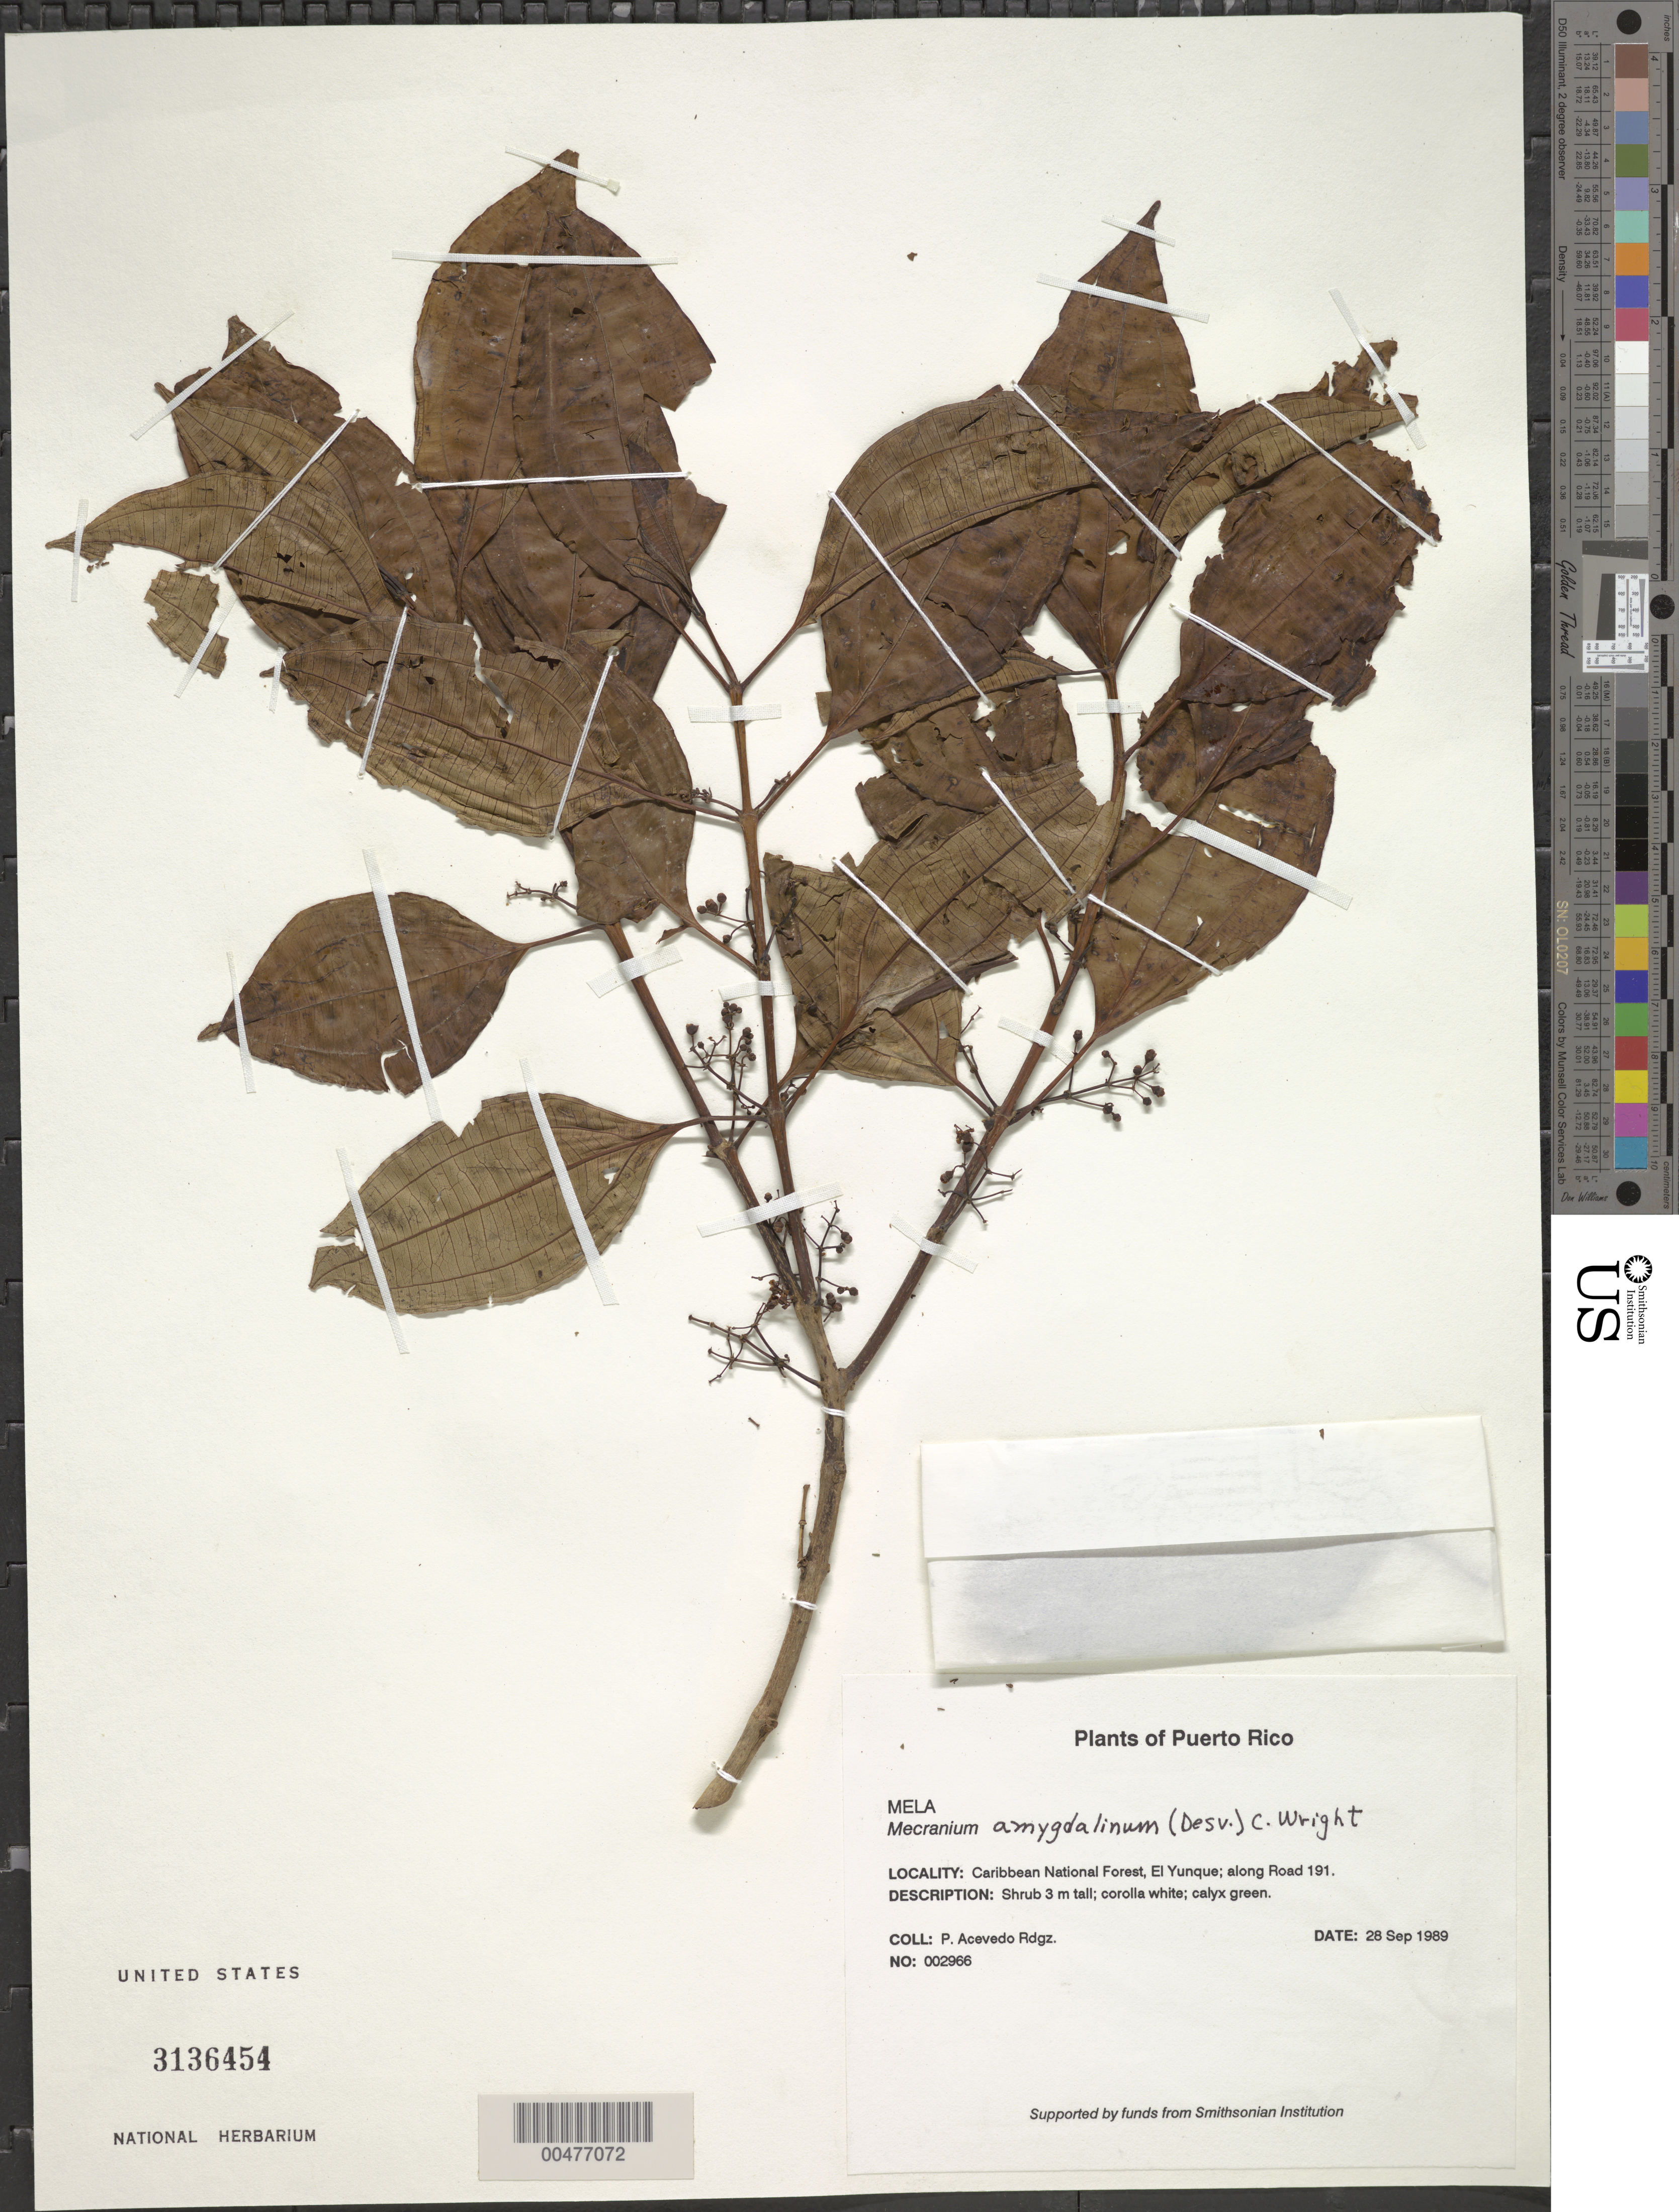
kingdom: Plantae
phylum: Tracheophyta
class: Magnoliopsida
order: Myrtales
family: Melastomataceae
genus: Mecranium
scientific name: Mecranium amygdalinum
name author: (Desr.) C. Wright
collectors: P. Acevedo-Rodr.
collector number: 2966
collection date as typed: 28 Sep 1989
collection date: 1989-09-28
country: Puerto Rico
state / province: Río Grande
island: Puerto Rico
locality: Río Grande; Caribbean National Forest, El Yunque; along Road 191.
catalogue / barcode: US 3136454